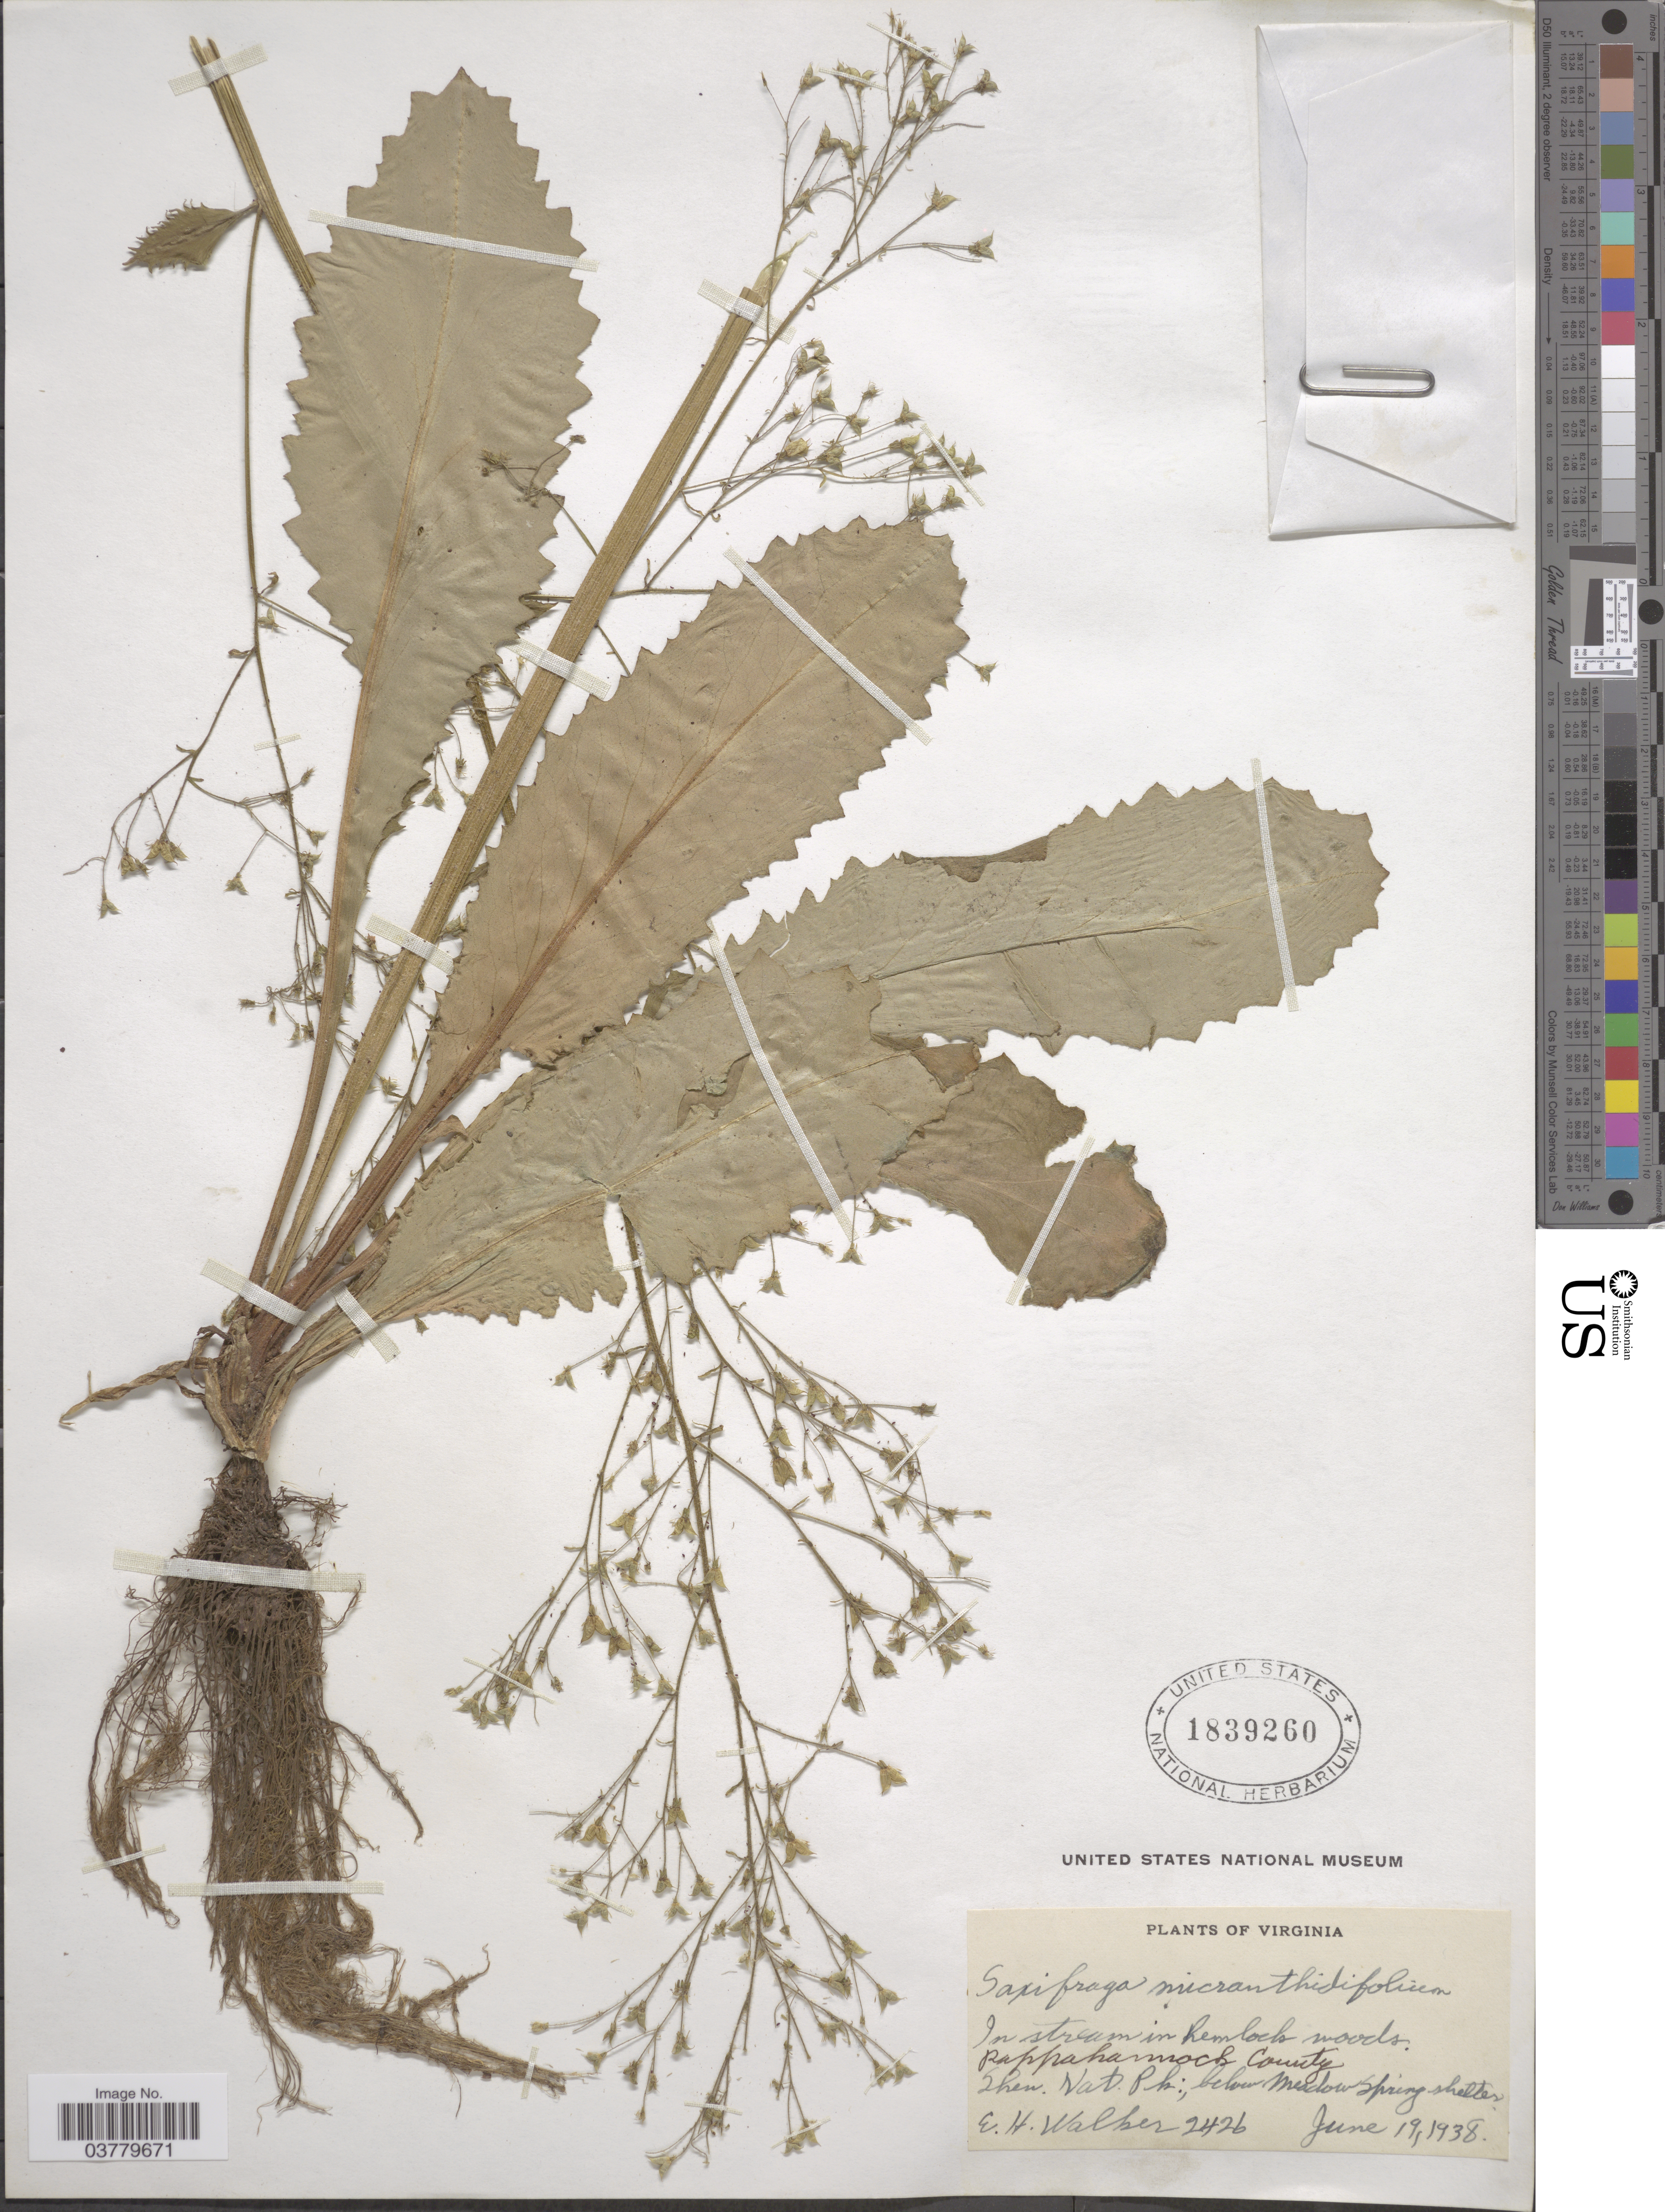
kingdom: Plantae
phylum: Tracheophyta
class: Magnoliopsida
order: Saxifragales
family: Saxifragaceae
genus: Micranthes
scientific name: Micranthes micranthidifolia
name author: (Haw.) Small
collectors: E. H. Walker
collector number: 2426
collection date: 1938-06-19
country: United States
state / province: Virginia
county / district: Rappahannock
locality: In stream in hemlock woods. Rappahannock County. Shen. Nat. Pk; between Meadow Spring shelter.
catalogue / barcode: US 1839260